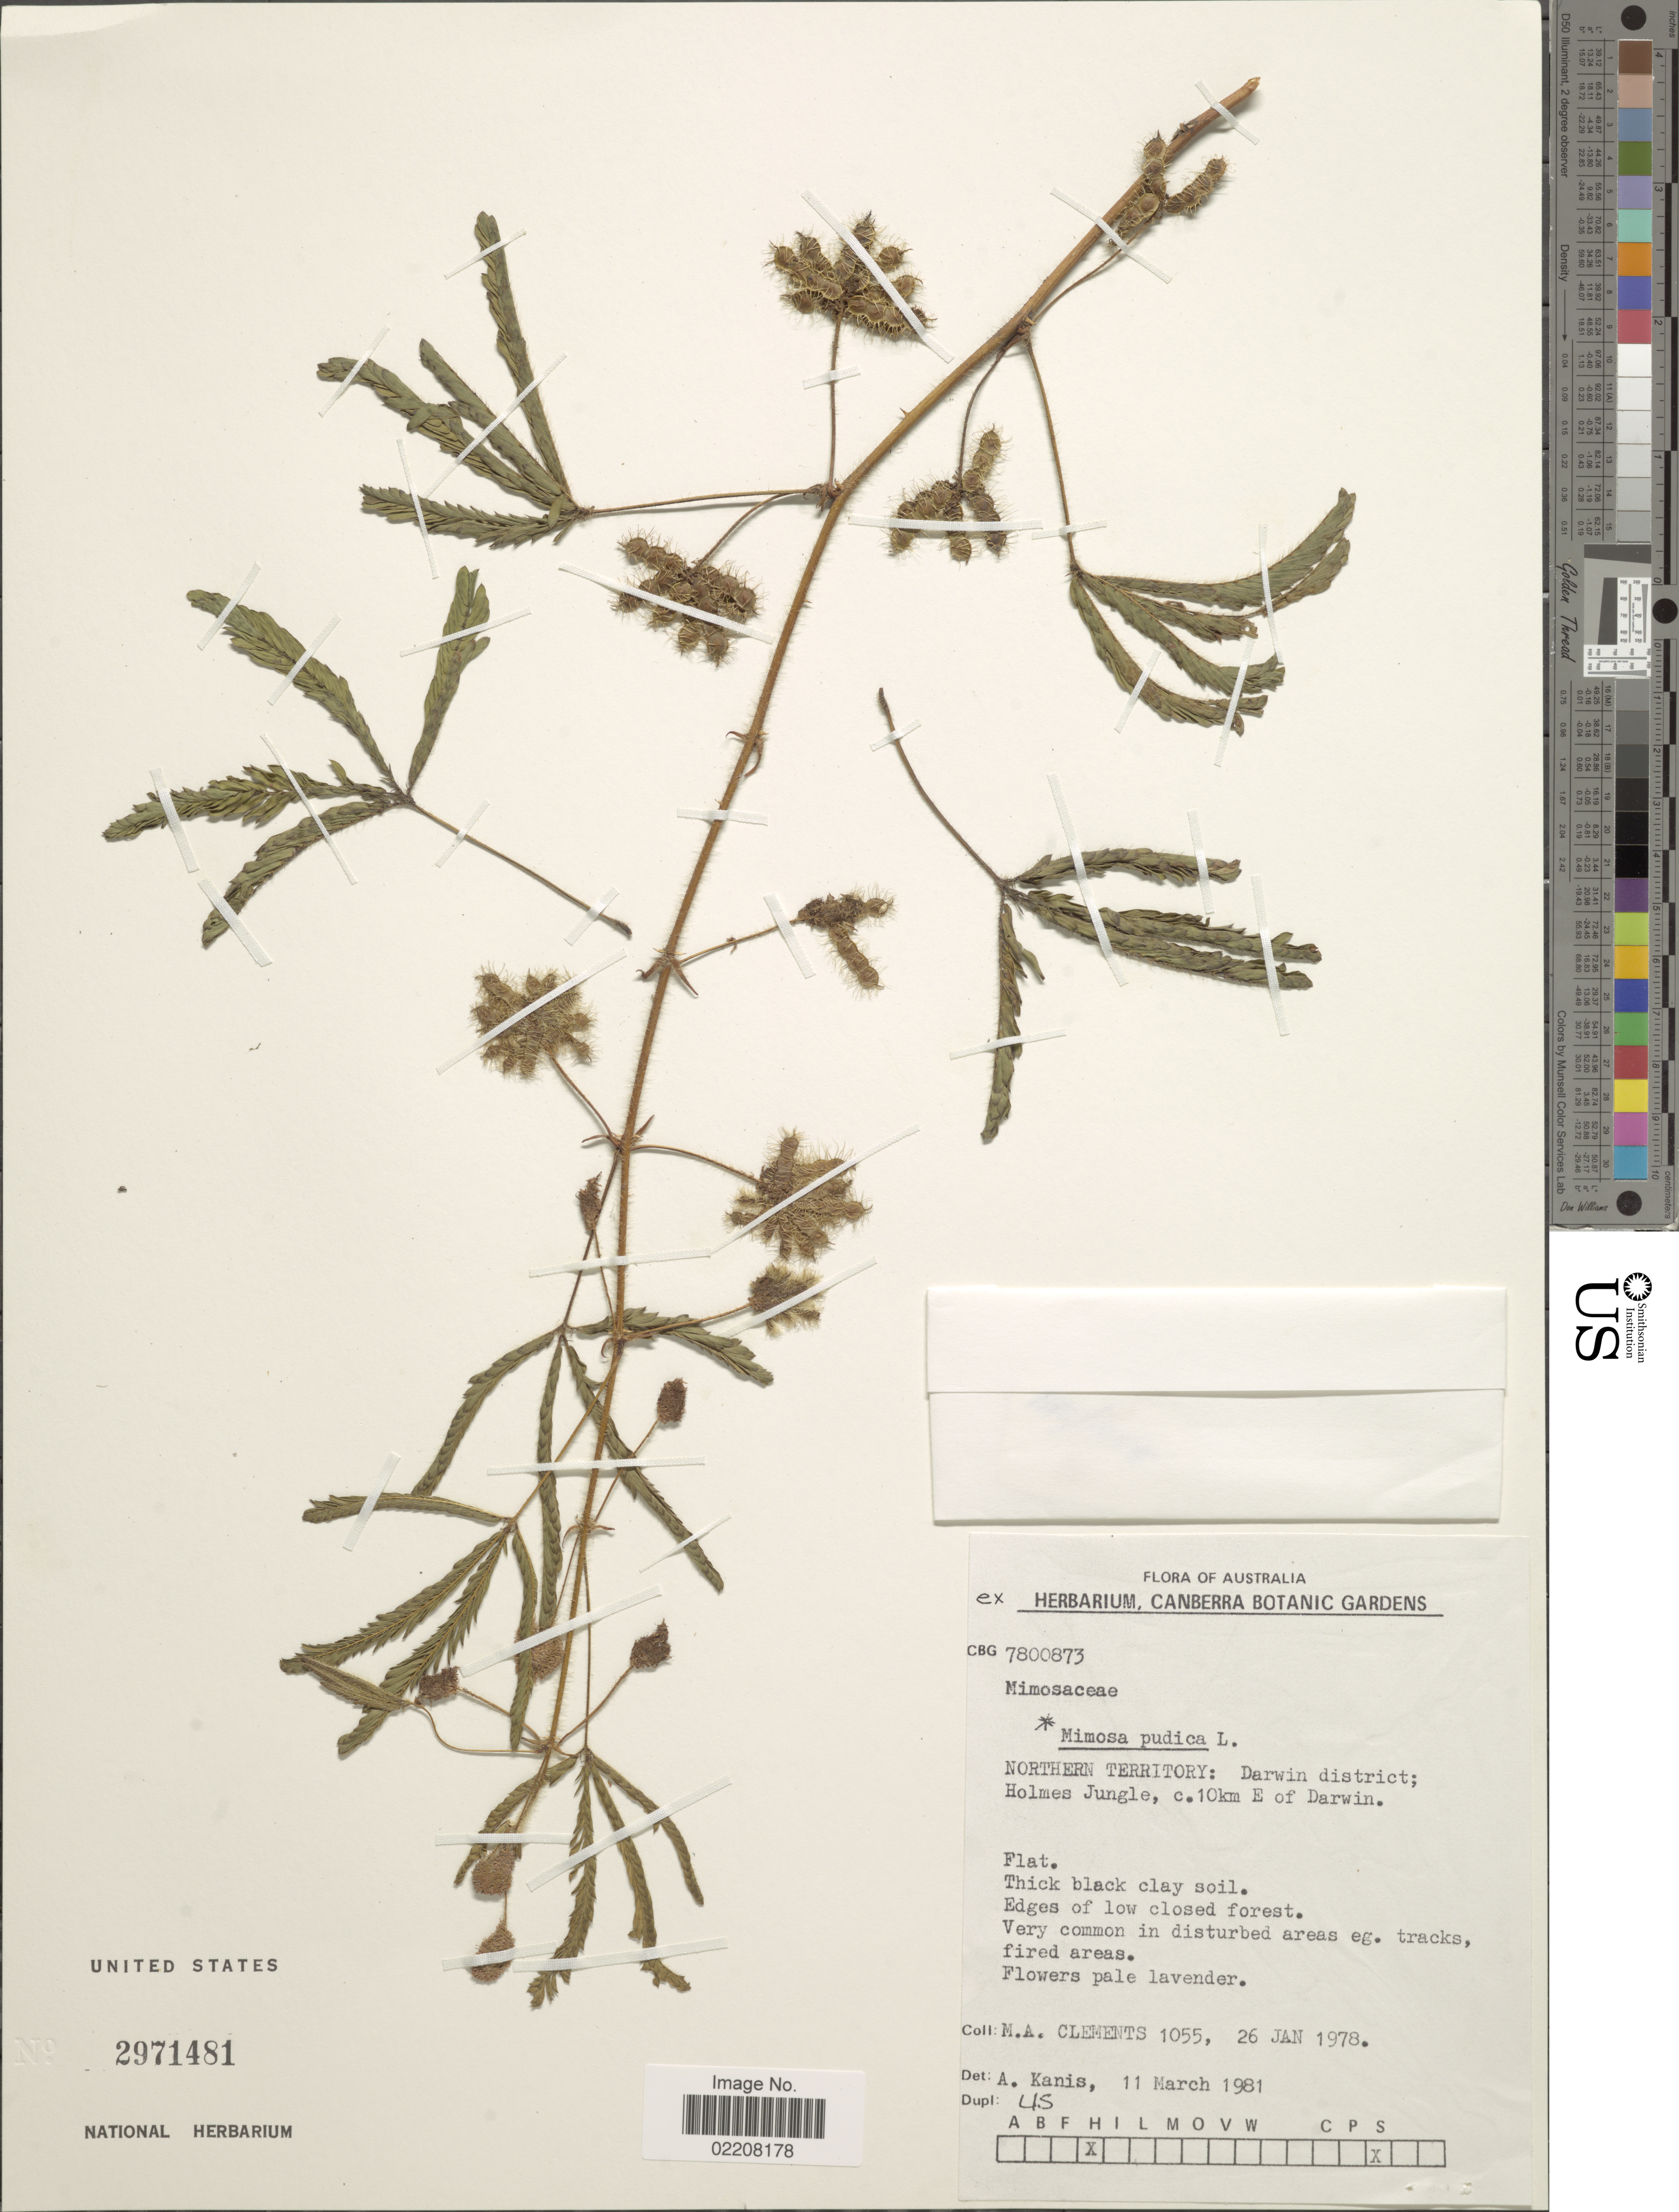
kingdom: Plantae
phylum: Tracheophyta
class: Magnoliopsida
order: Fabales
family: Fabaceae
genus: Mimosa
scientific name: Mimosa pudica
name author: L.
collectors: M. Clements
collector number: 1055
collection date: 1978-01-26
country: Australia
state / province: Northern Territory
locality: Darwin district; Holmes Jungle, c.10km E of Darwin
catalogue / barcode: US 2971481